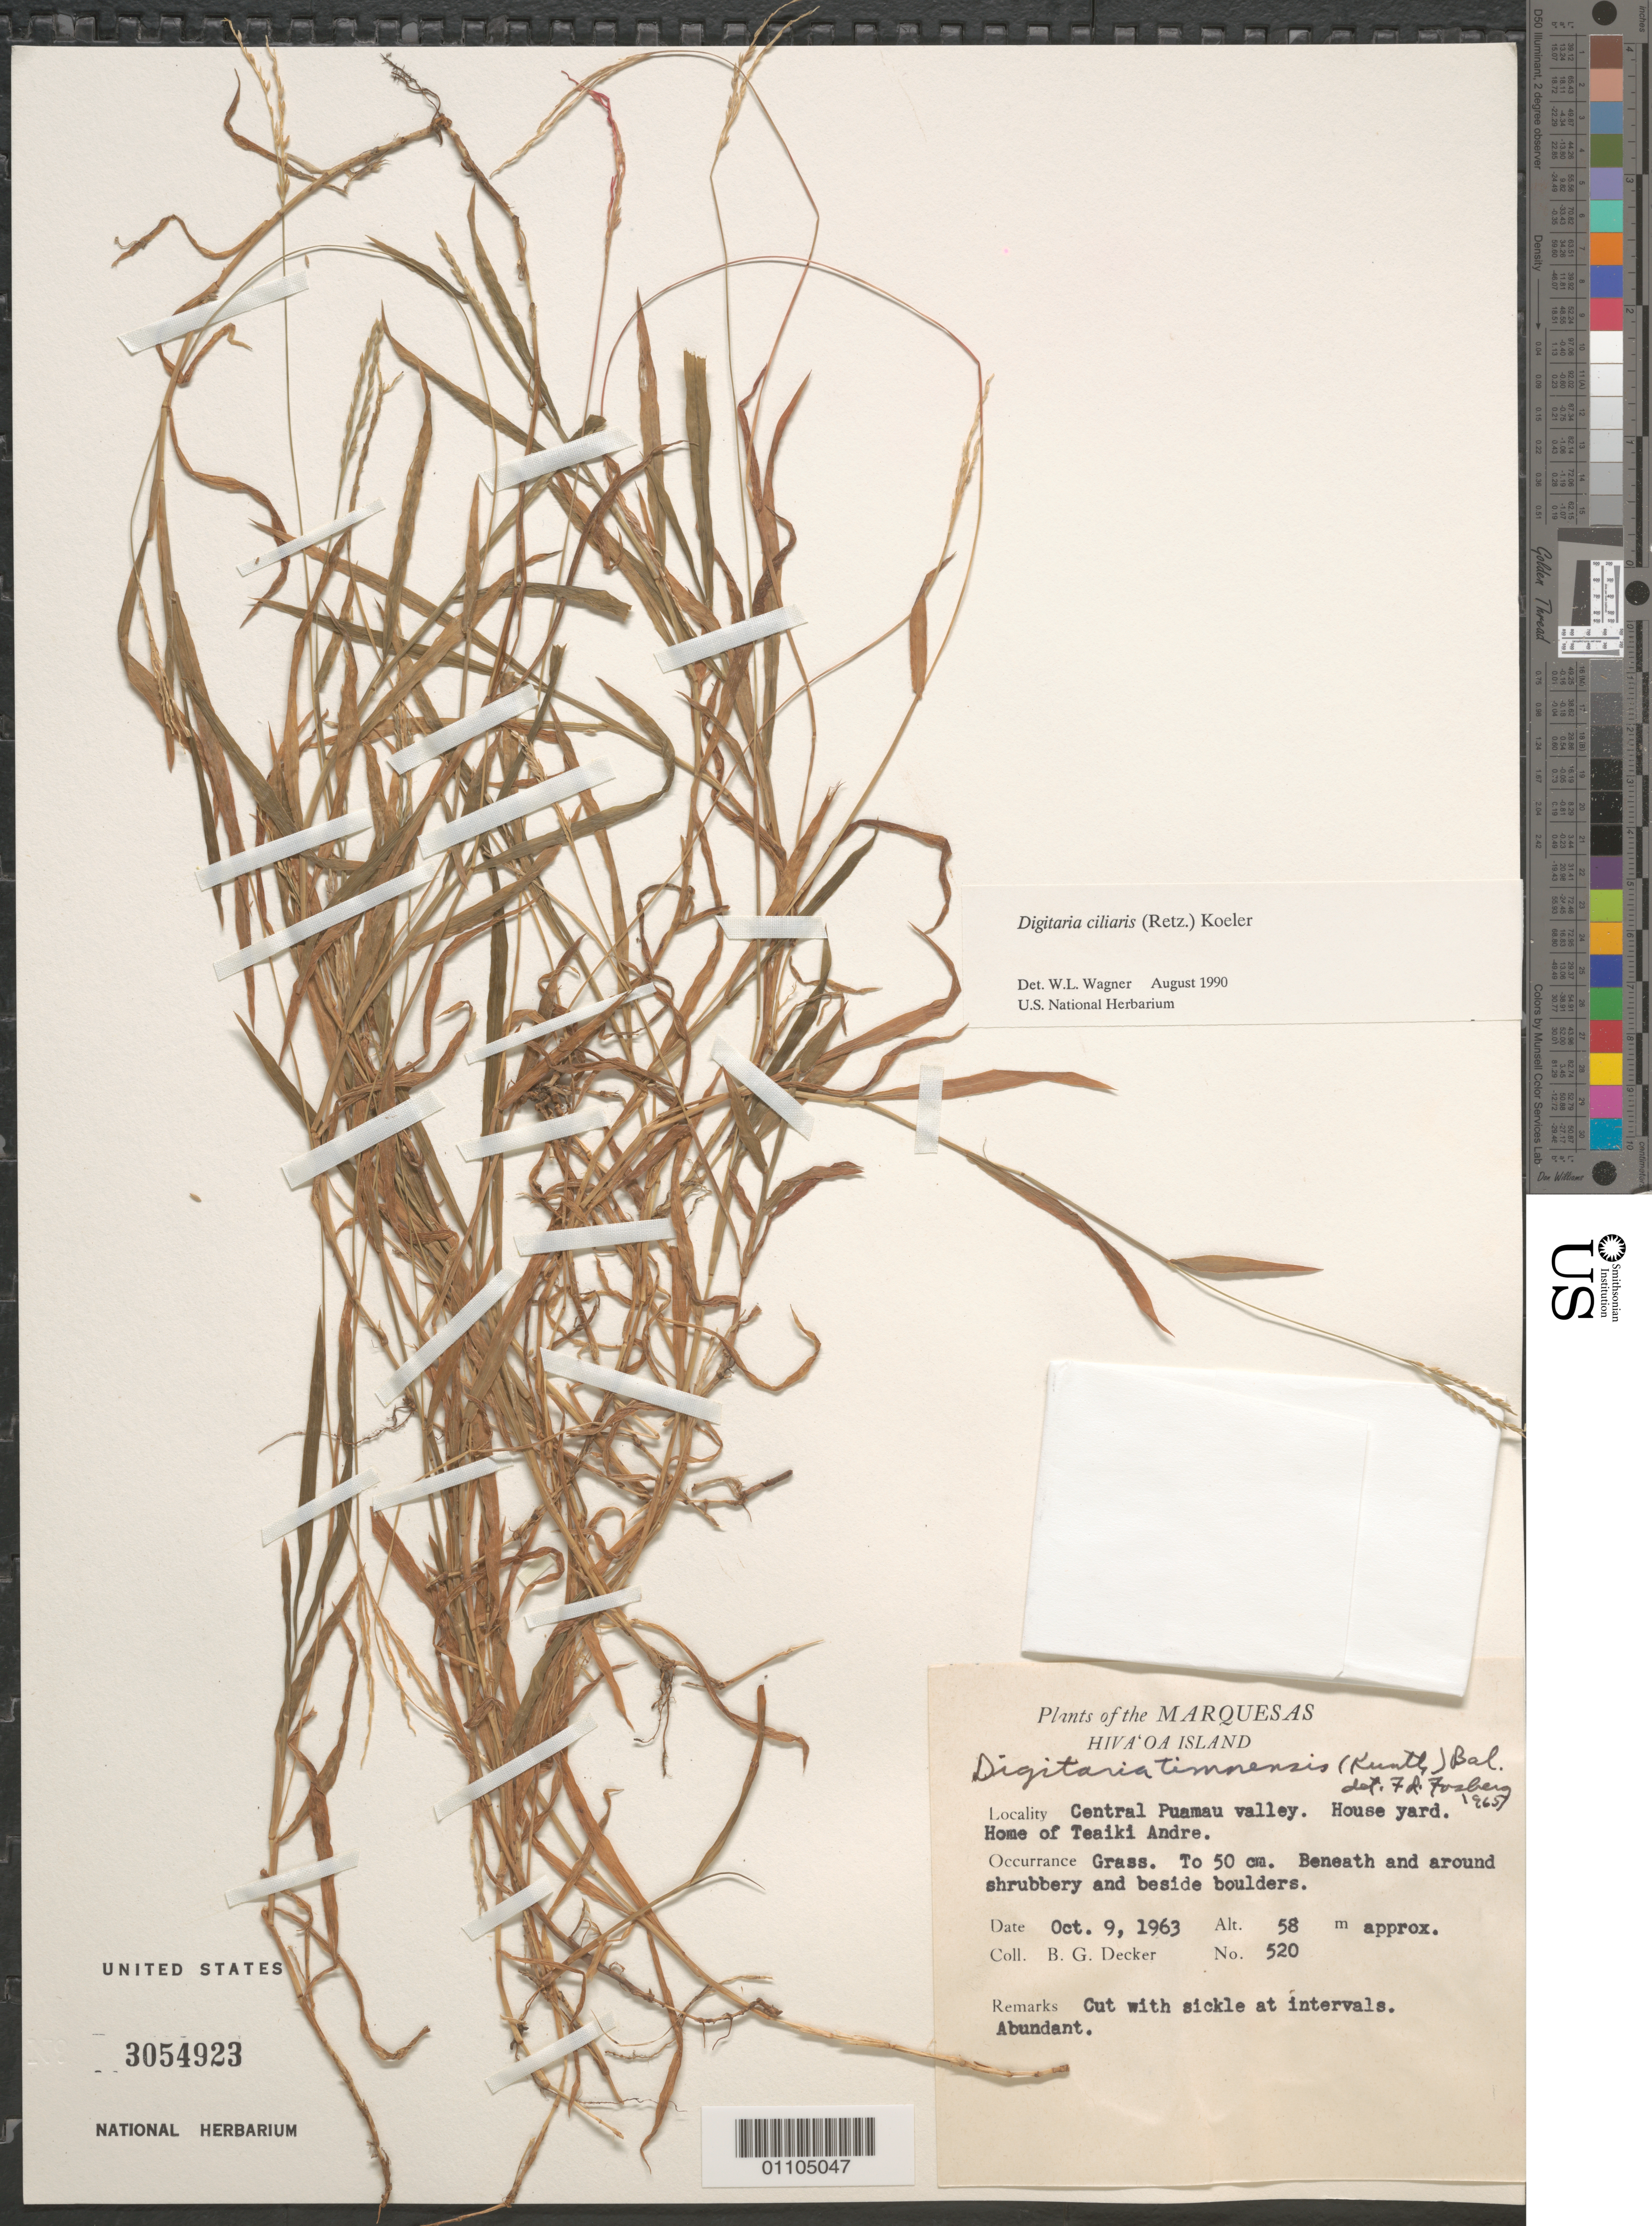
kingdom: Plantae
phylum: Tracheophyta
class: Liliopsida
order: Poales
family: Poaceae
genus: Digitaria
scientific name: Digitaria ciliaris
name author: (Retz.) Koeler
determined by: Wagner, W. L., (BOT), Smithsonian Institution - National Museum of Natural History (UNITED STATES)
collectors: B. G. Decker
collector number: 520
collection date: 1963-10-09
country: French Polynesia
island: Hiva Oa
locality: central Puamau Valley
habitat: House yard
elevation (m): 58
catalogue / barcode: US 3054923